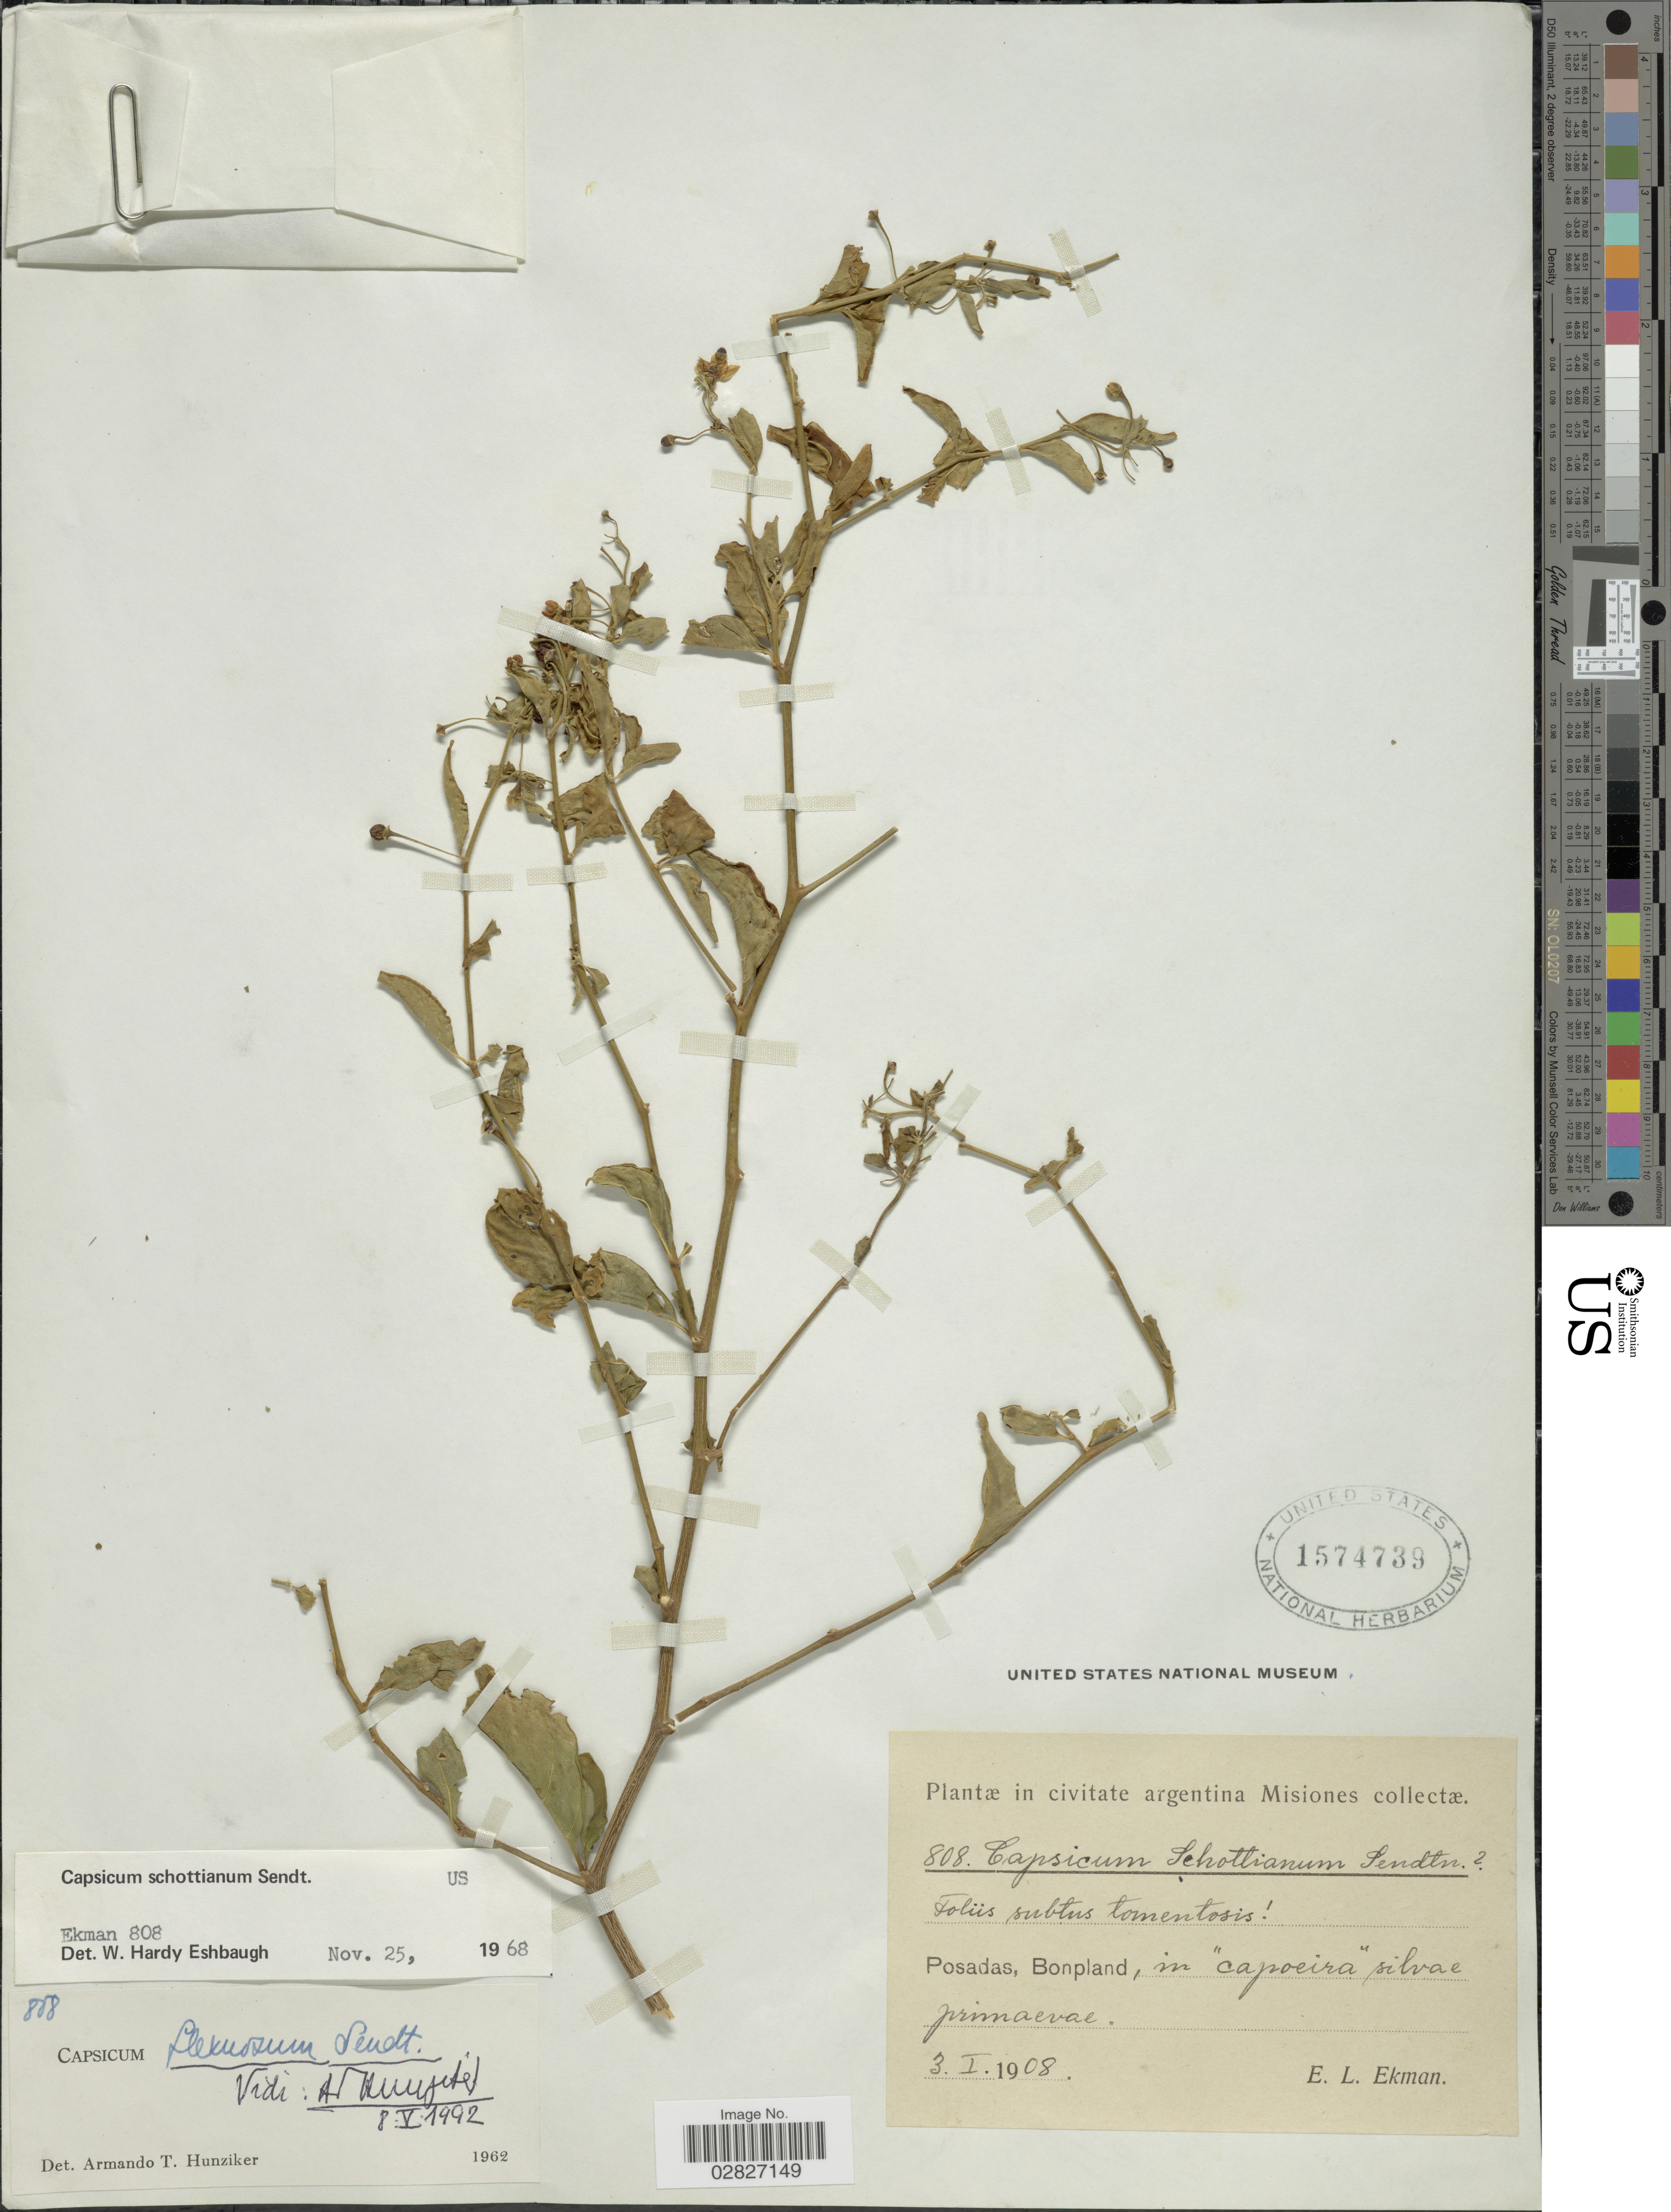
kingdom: Plantae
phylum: Tracheophyta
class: Magnoliopsida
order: Solanales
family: Solanaceae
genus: Capsicum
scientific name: Capsicum flexuosum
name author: Sendtn.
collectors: E. L. Ekman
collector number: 808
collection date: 1908-01-03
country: Argentina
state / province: Misiones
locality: Posadas, Bonpland.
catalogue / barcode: US 1574739